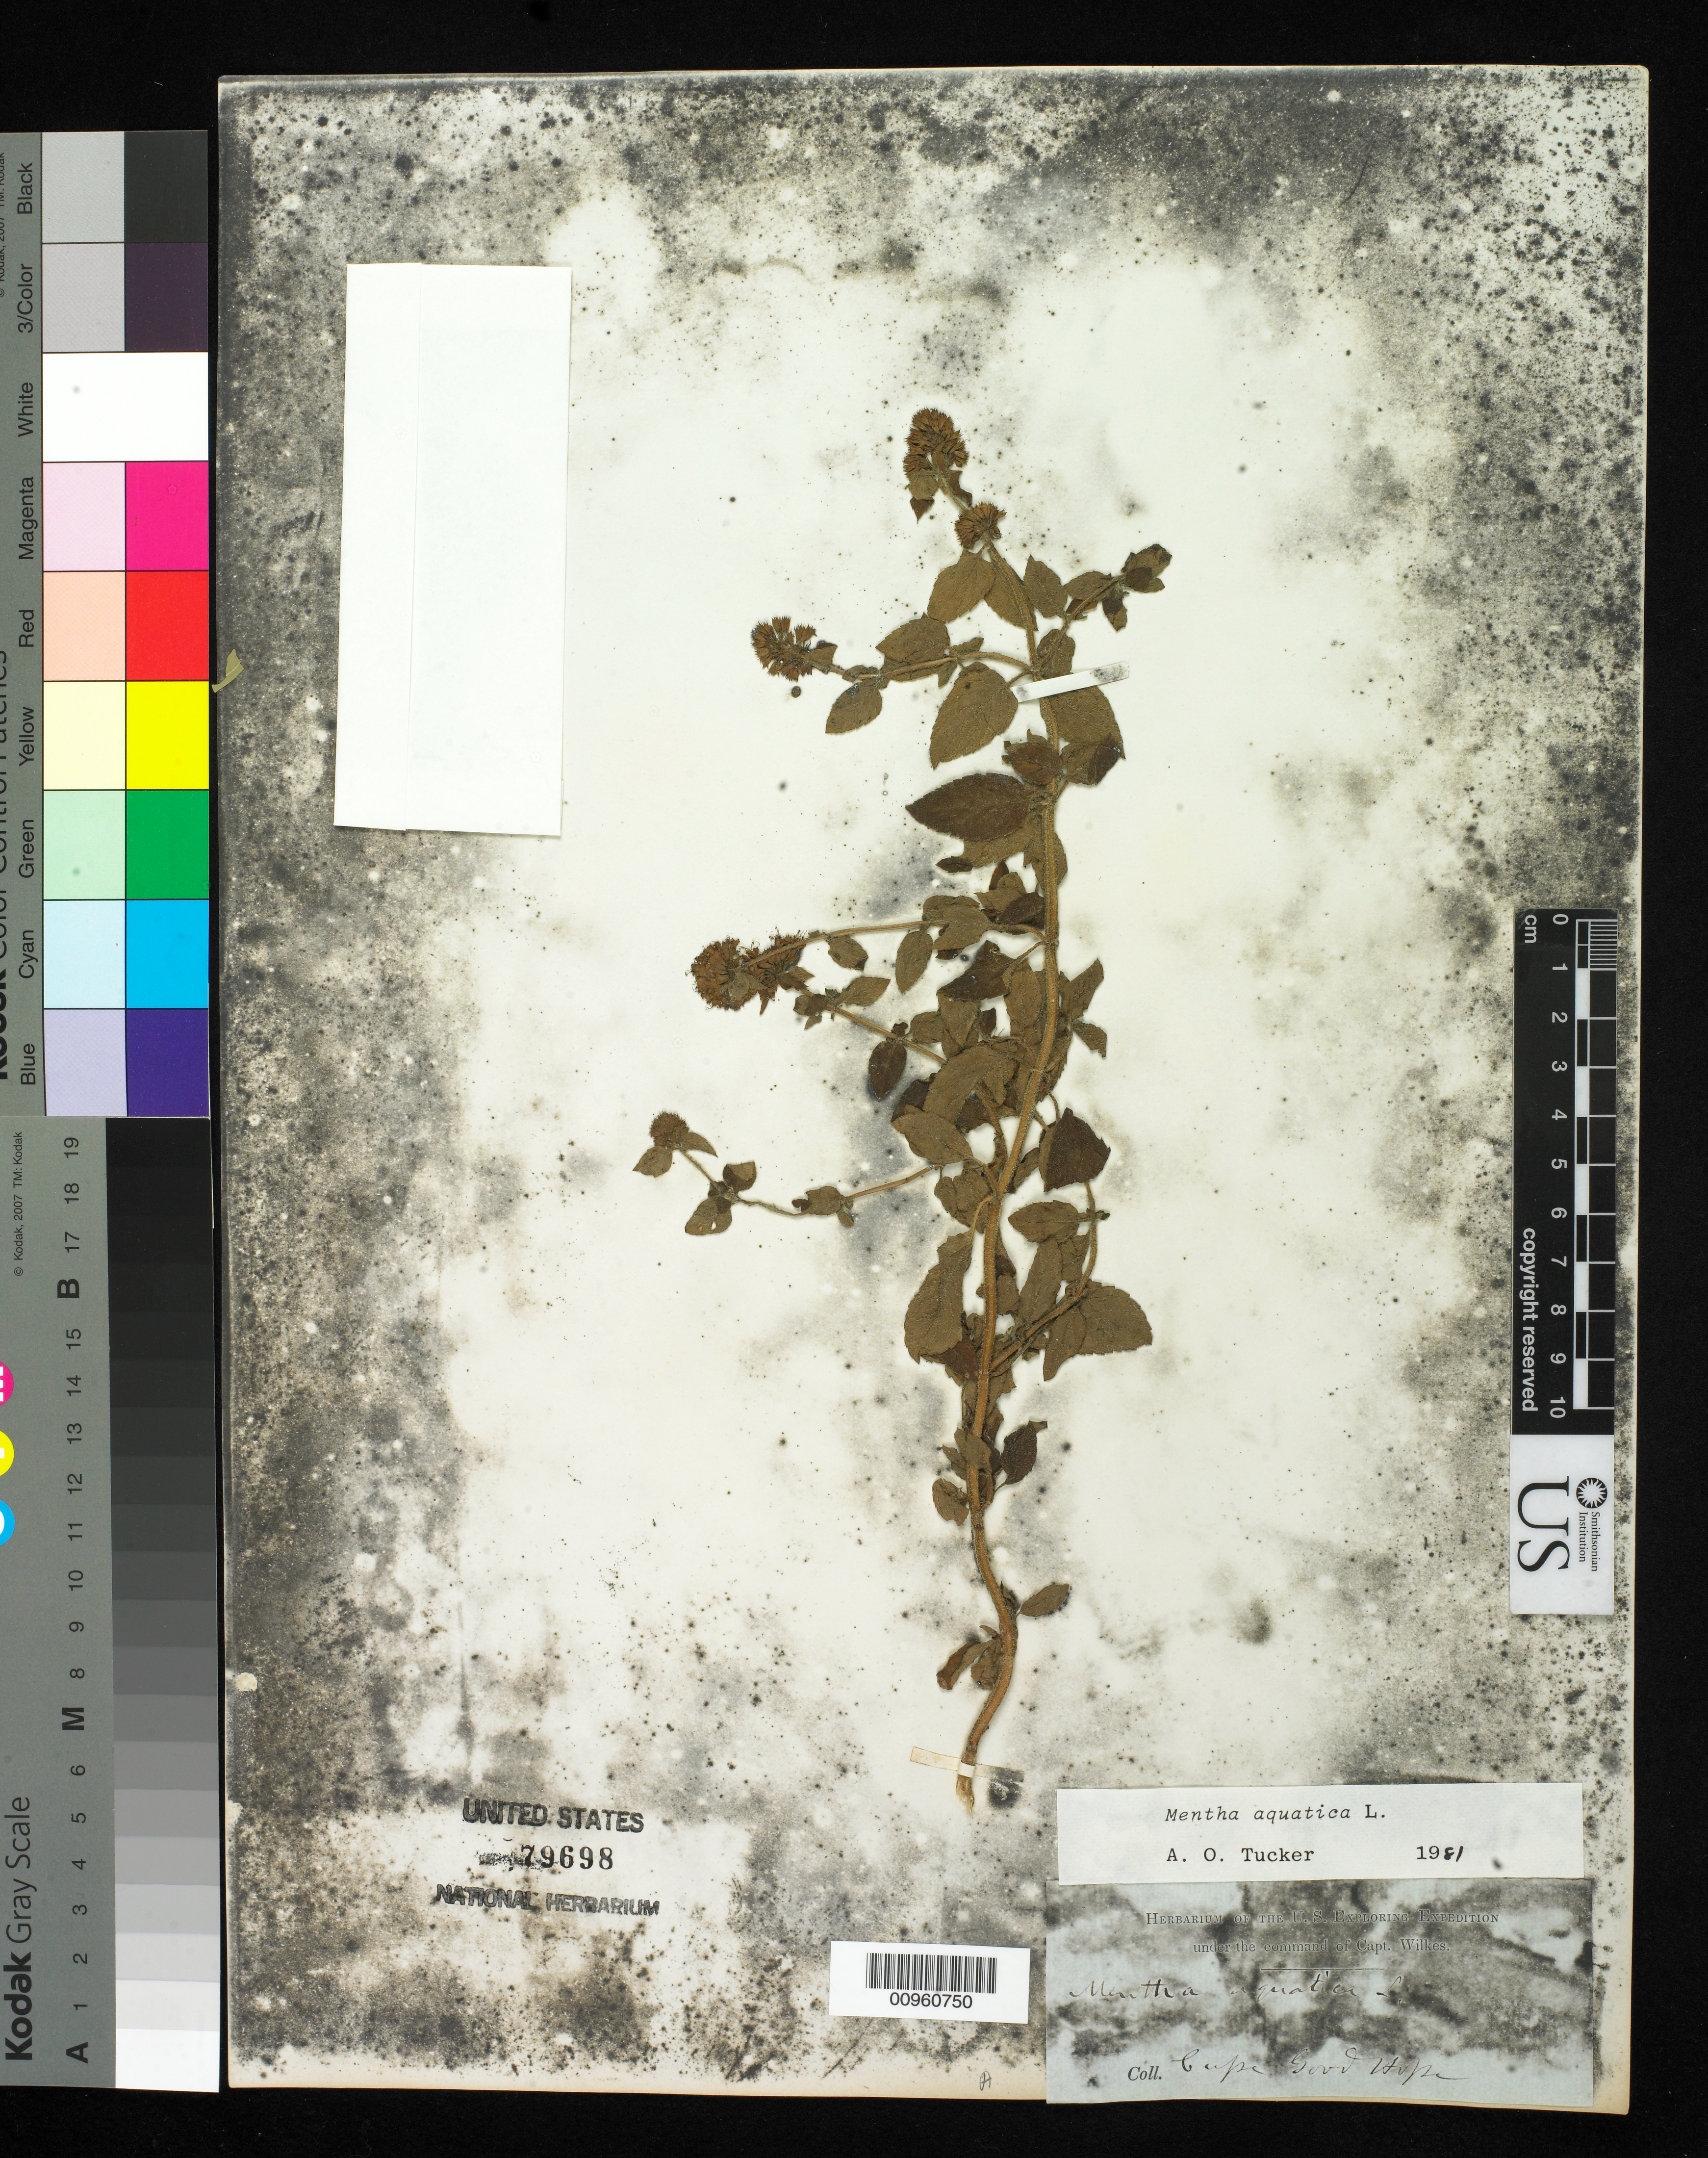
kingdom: Plantae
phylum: Tracheophyta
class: Magnoliopsida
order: Lamiales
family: Lamiaceae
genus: Mentha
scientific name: Mentha aquatica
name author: L.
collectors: Wilkes Explor. Exped.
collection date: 1838/1842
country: South Africa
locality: Cape of Good Hope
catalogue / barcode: US 79698